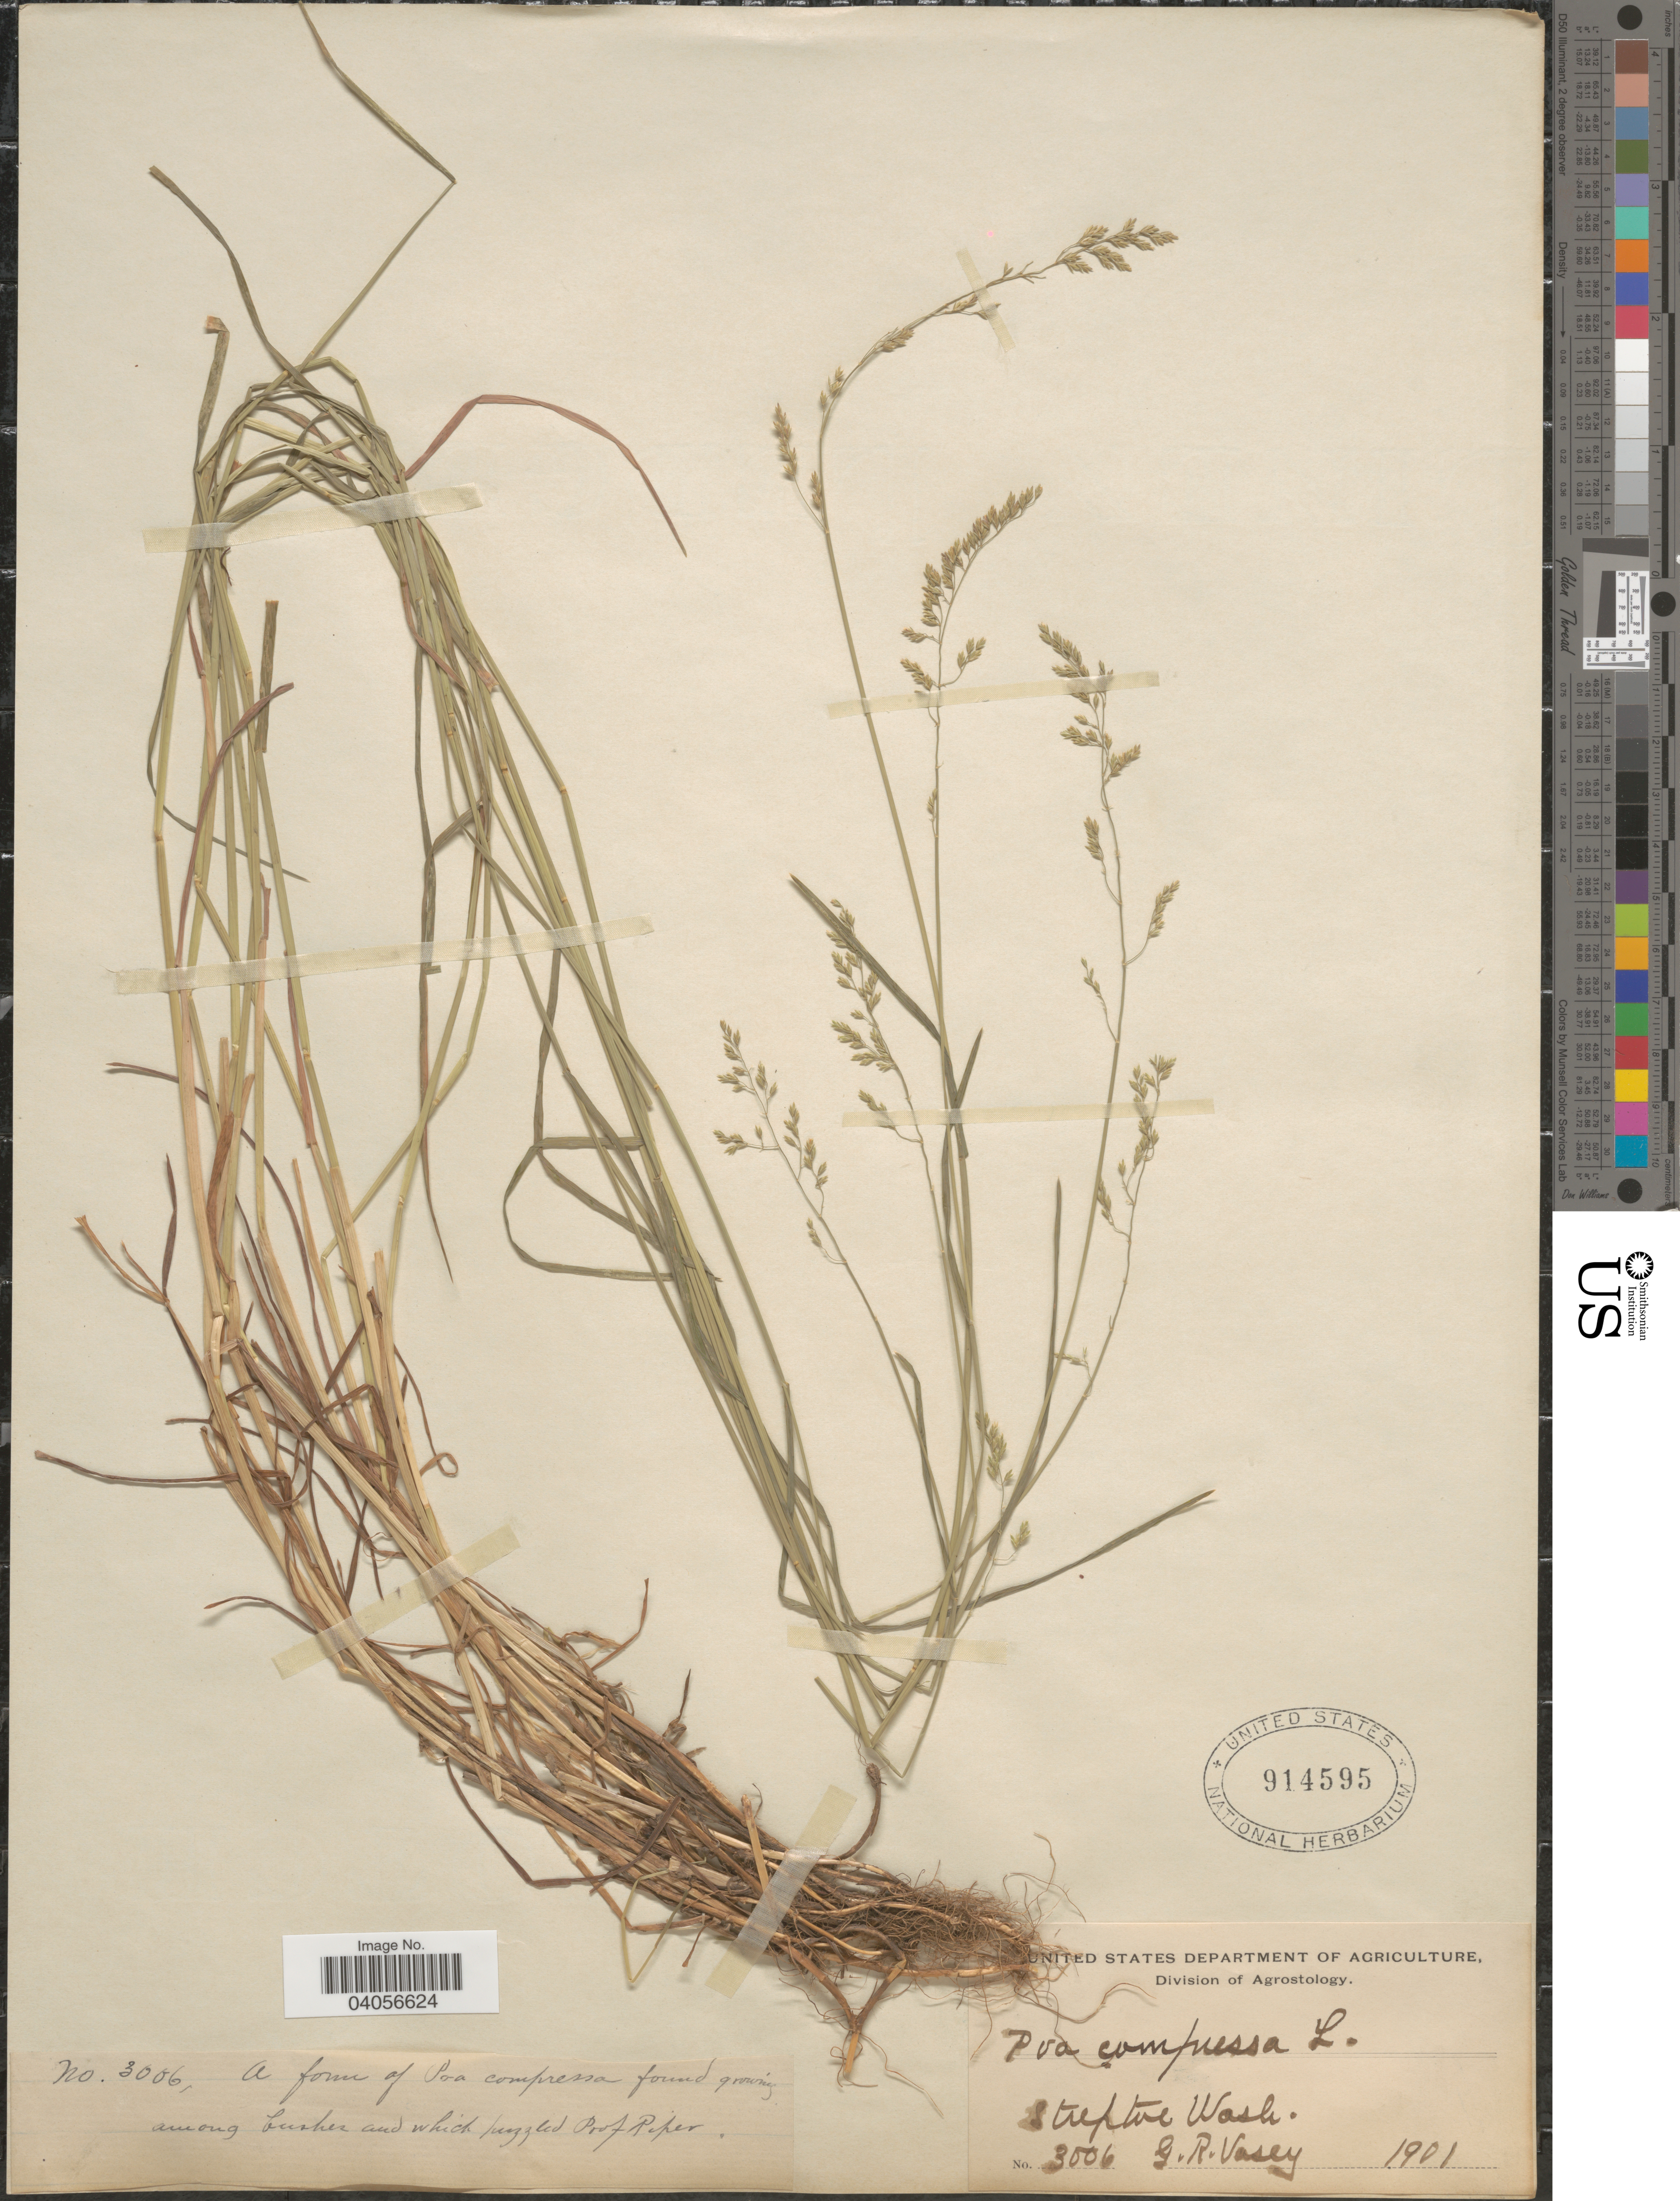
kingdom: Plantae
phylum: Tracheophyta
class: Liliopsida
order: Poales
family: Poaceae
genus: Poa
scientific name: Poa compressa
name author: L.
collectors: G. R. Vasey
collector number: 3006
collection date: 1901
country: United States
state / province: Washington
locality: Streptoe.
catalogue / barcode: US 914595